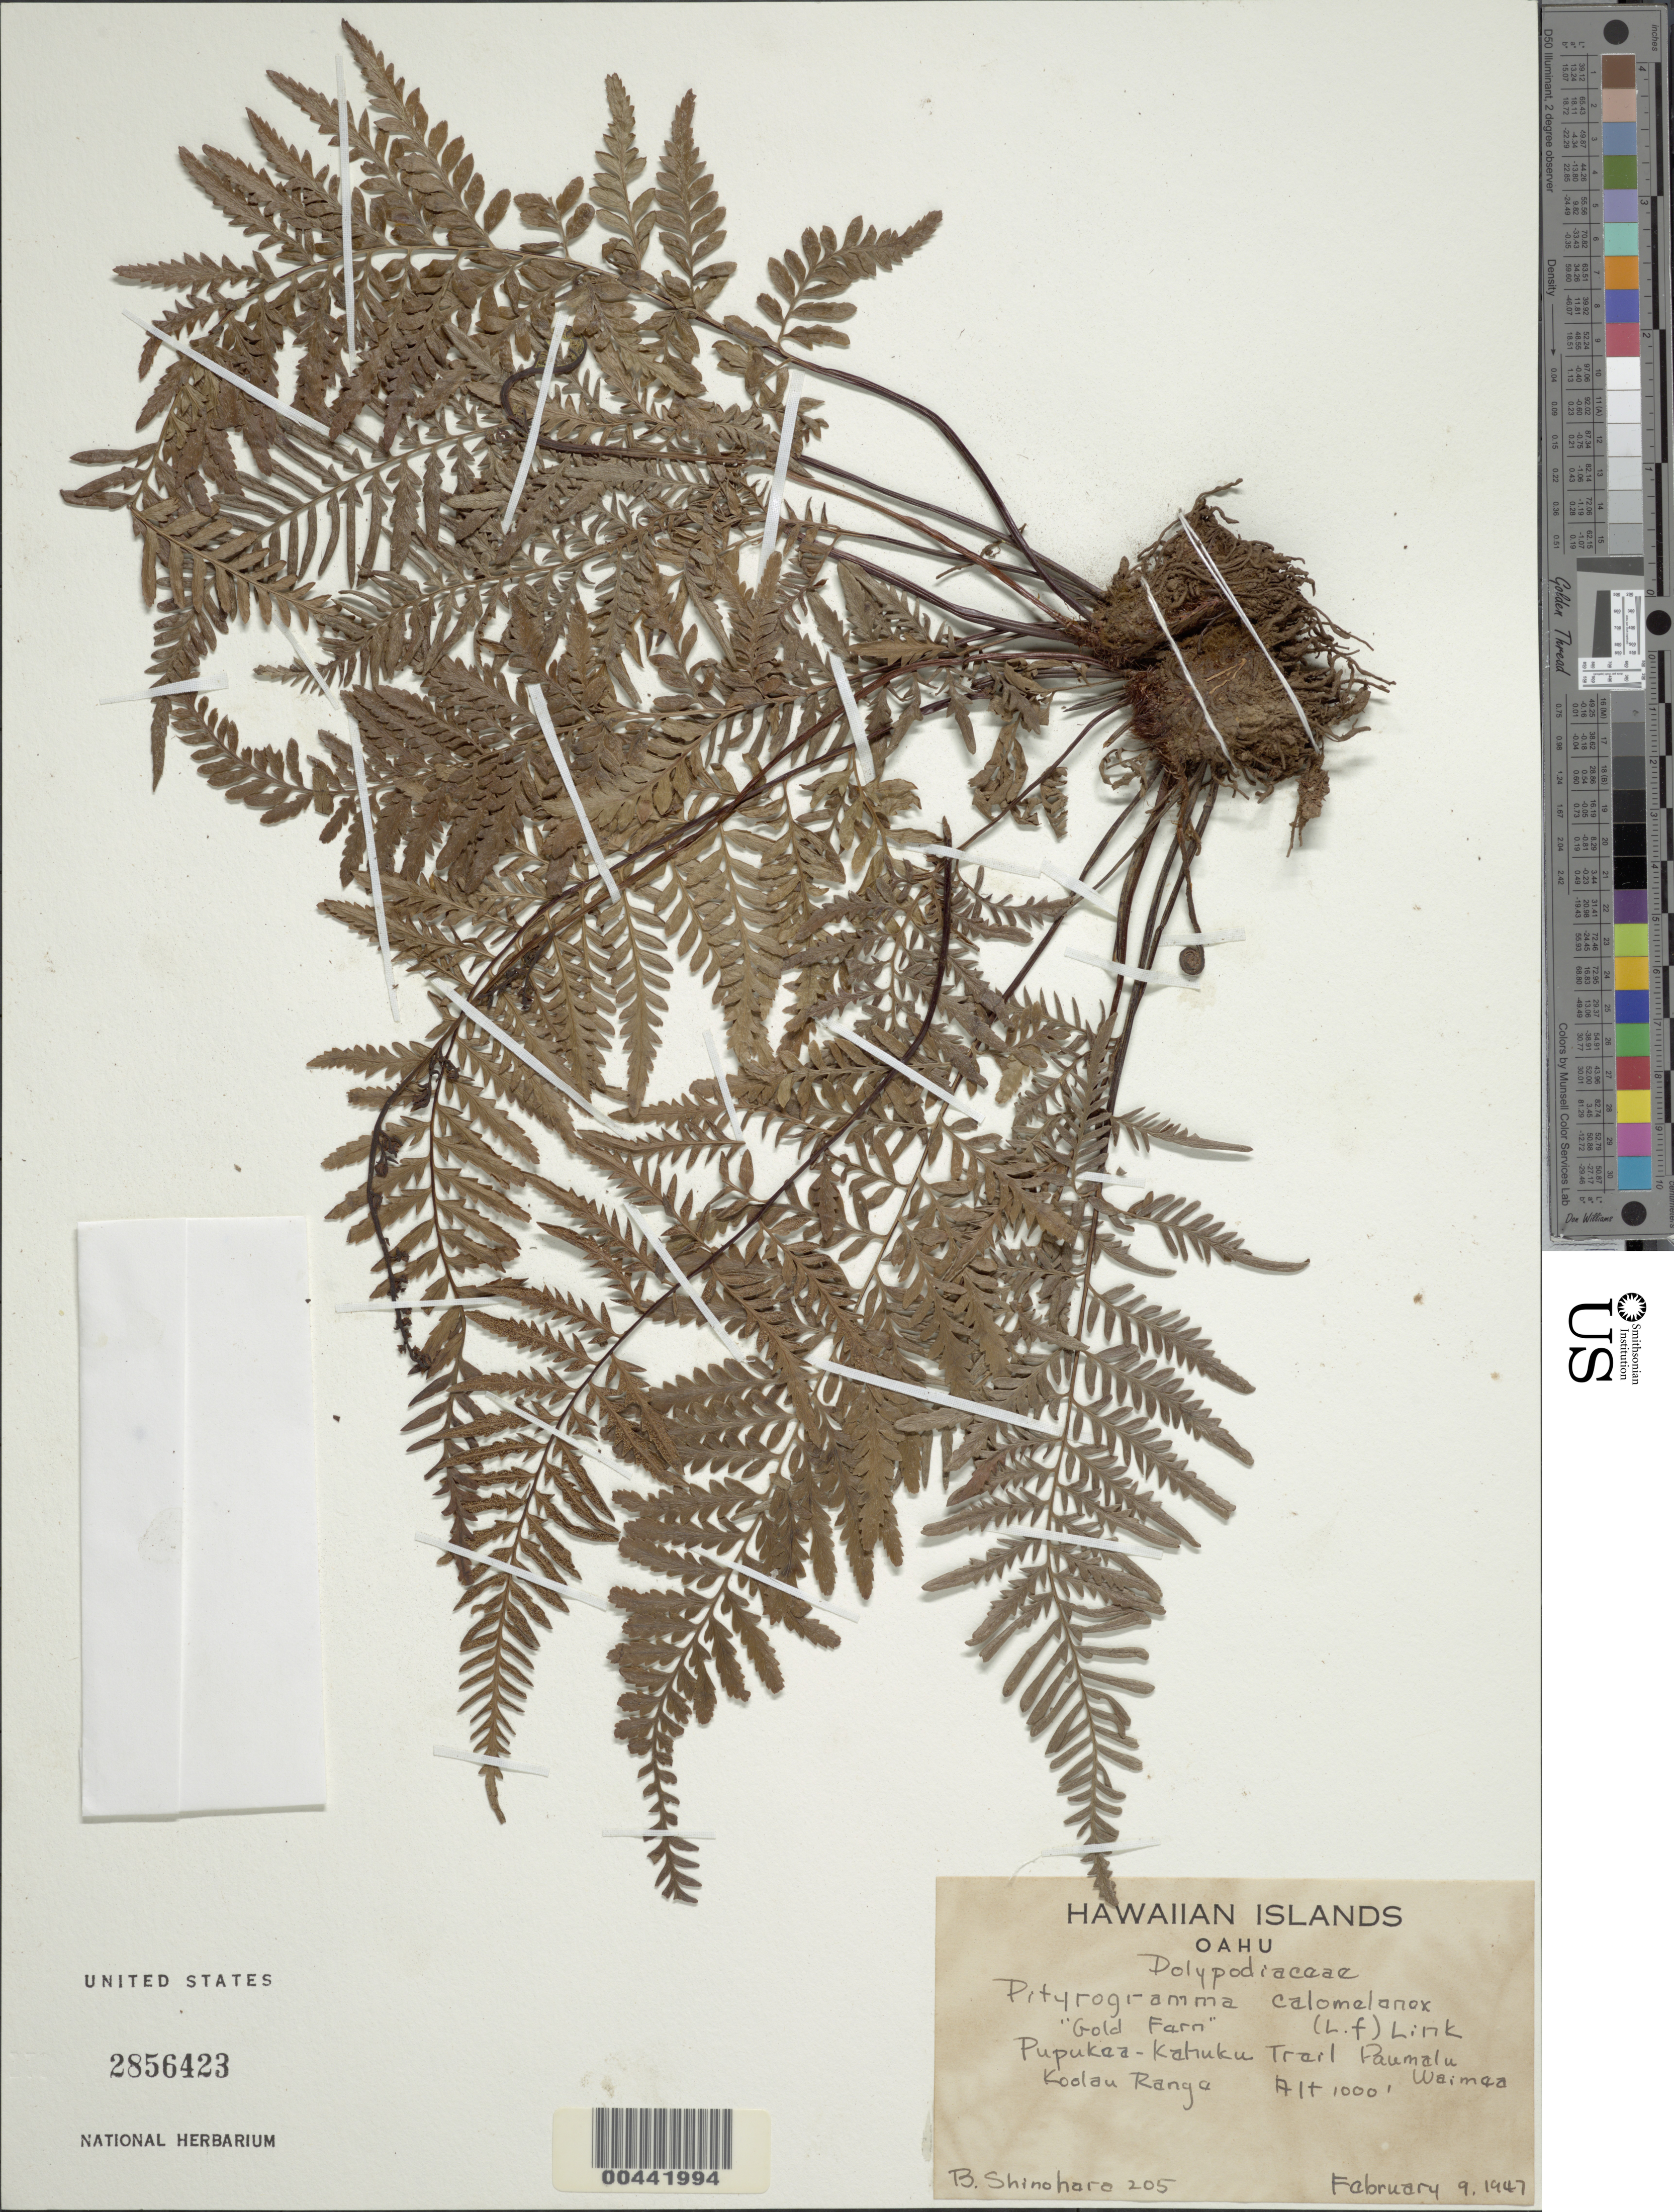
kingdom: Plantae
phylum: Tracheophyta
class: Polypodiopsida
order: Polypodiales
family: Pteridaceae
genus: Pityrogramma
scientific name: Pityrogramma austroamericana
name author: Domin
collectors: B. Shinohara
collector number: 205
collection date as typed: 9 Feb 1947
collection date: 1947-02-09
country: United States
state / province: Hawaii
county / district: Honolulu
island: Oahu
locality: Pupukea-Kahuku Trail, Paumalu, Koolau Range, Waimea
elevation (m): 305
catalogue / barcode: US 2856423